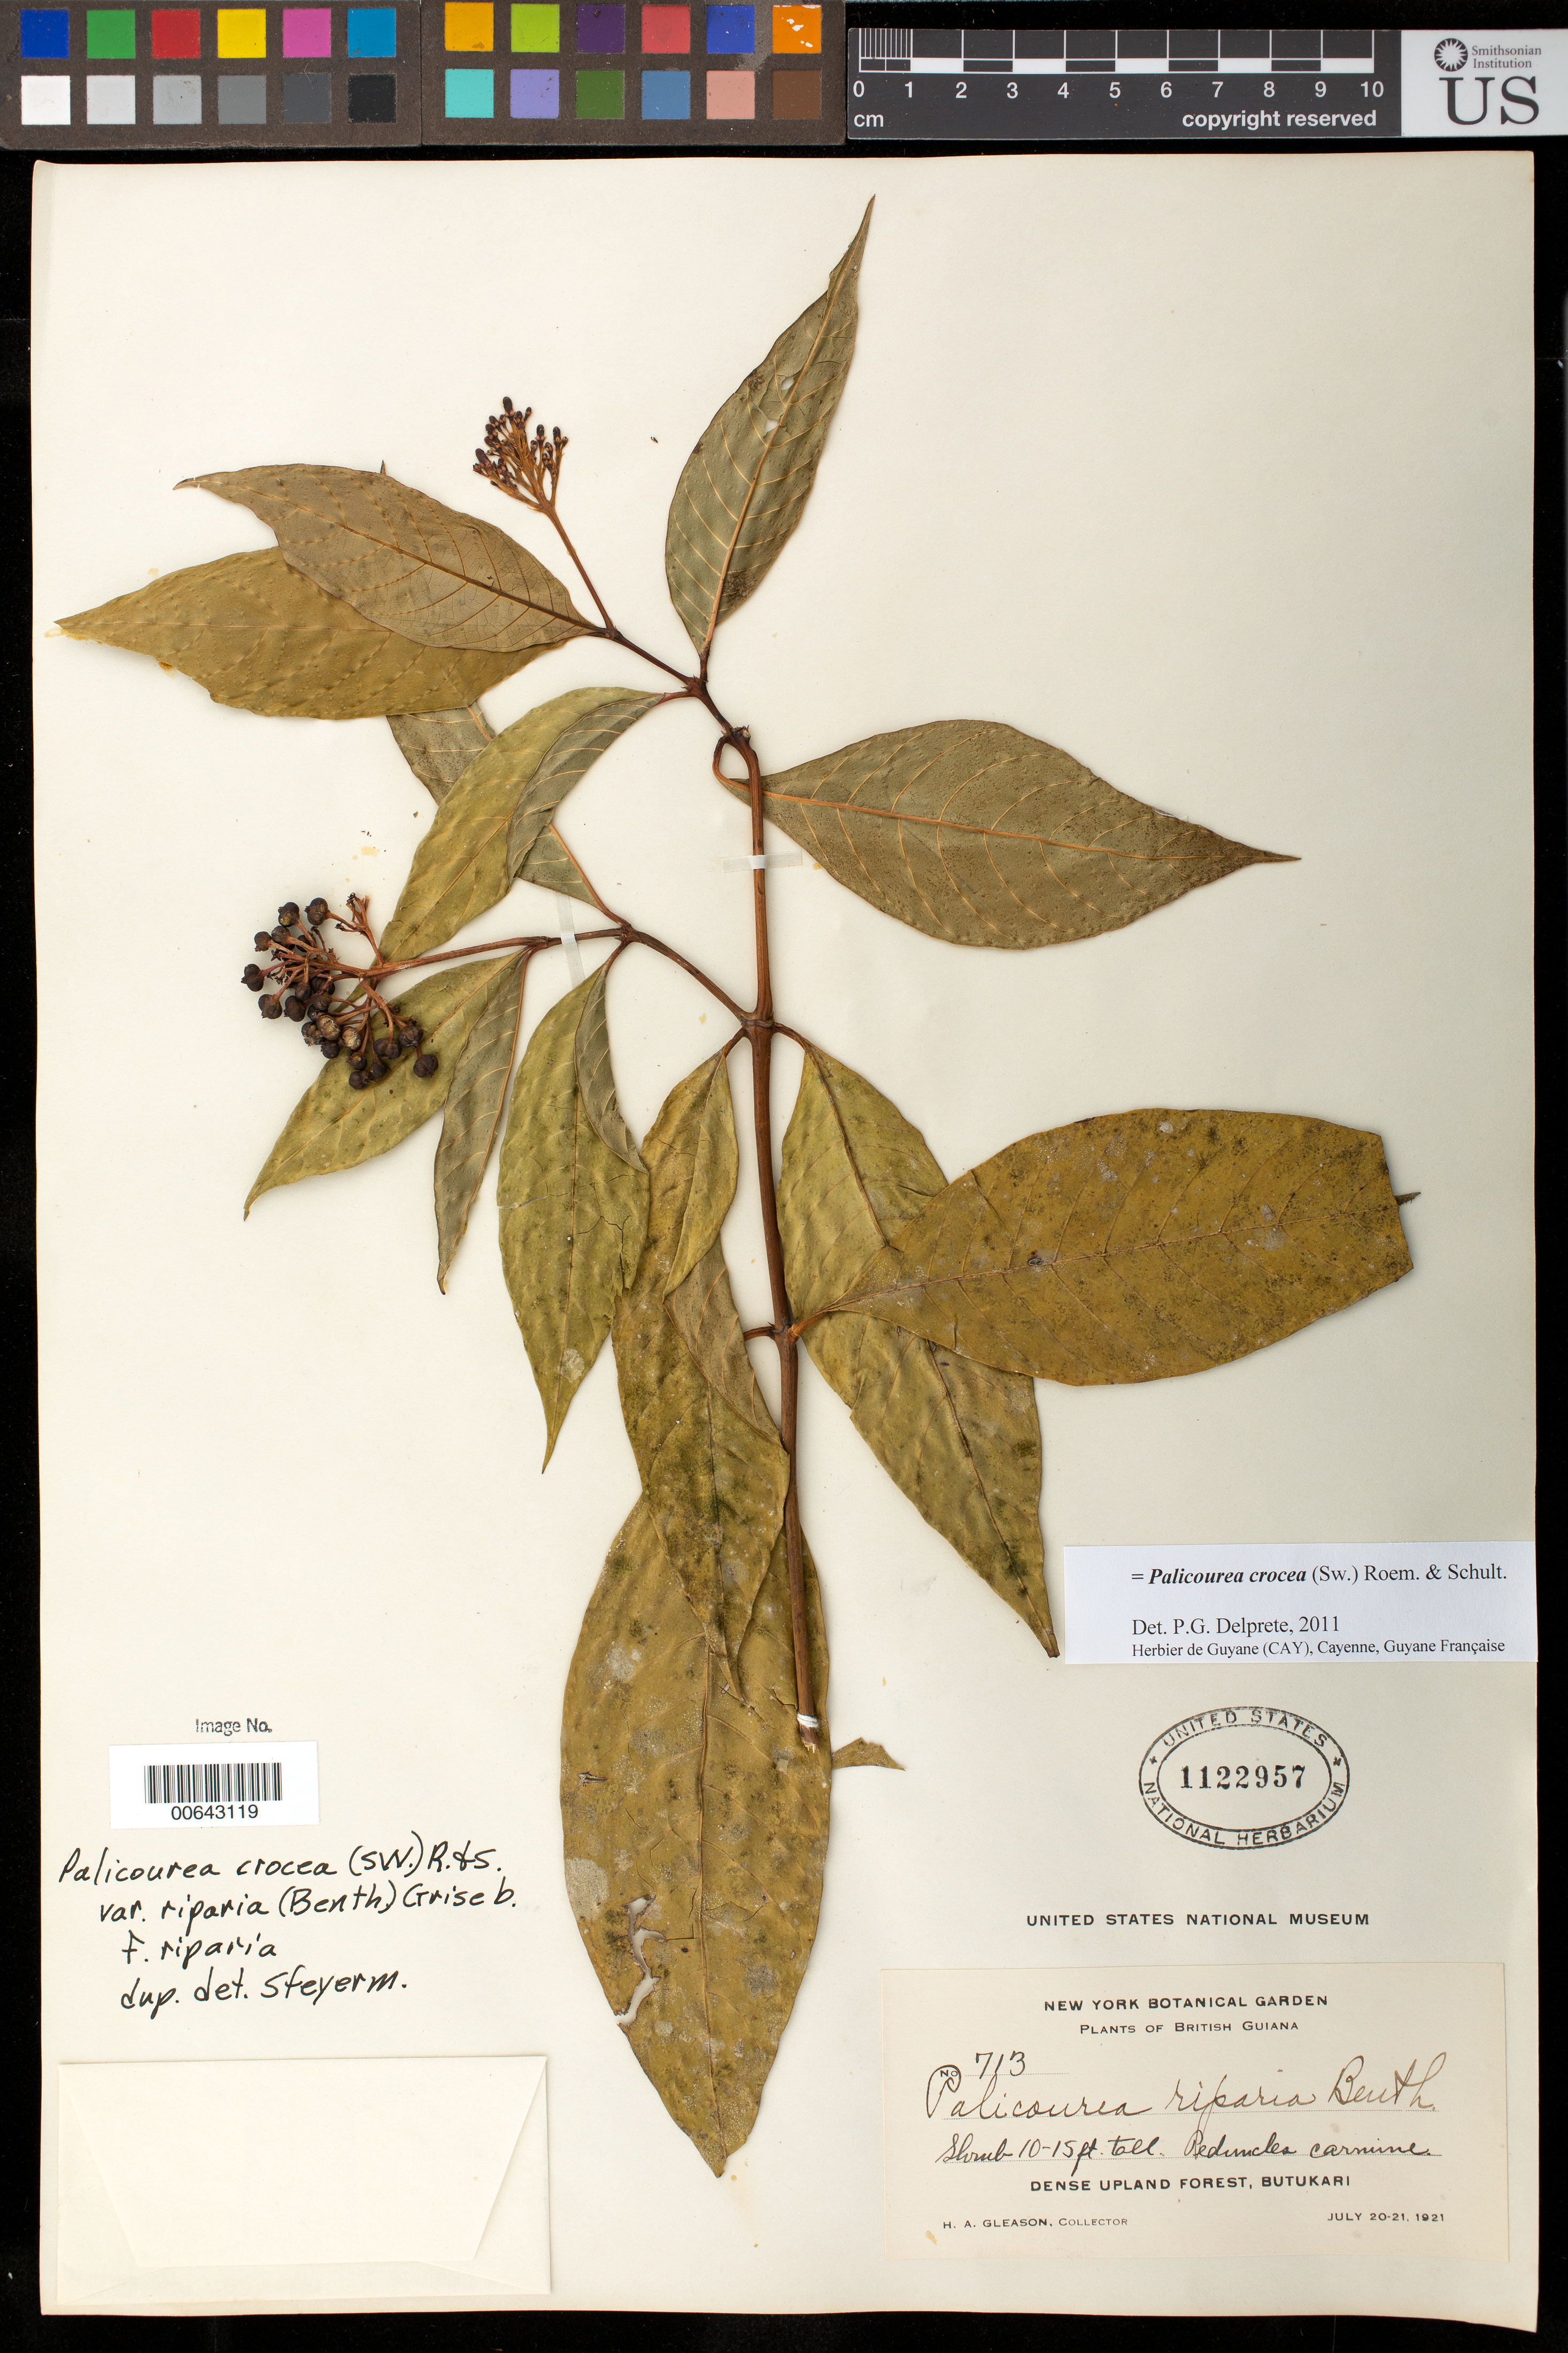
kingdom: Plantae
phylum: Tracheophyta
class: Magnoliopsida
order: Gentianales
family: Rubiaceae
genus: Palicourea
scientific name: Palicourea crocea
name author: (Sw.) Schult.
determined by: Delprete, P. G., Herb. de Guyane Cay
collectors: H. A. Gleason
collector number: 713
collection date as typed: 20-Jul-21 to 21-Jul-21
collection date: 1921-07-20/1921-07-21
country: Guyana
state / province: U. Demerara-Berbice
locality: Butukari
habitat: Dense upland forest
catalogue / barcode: US 1122957